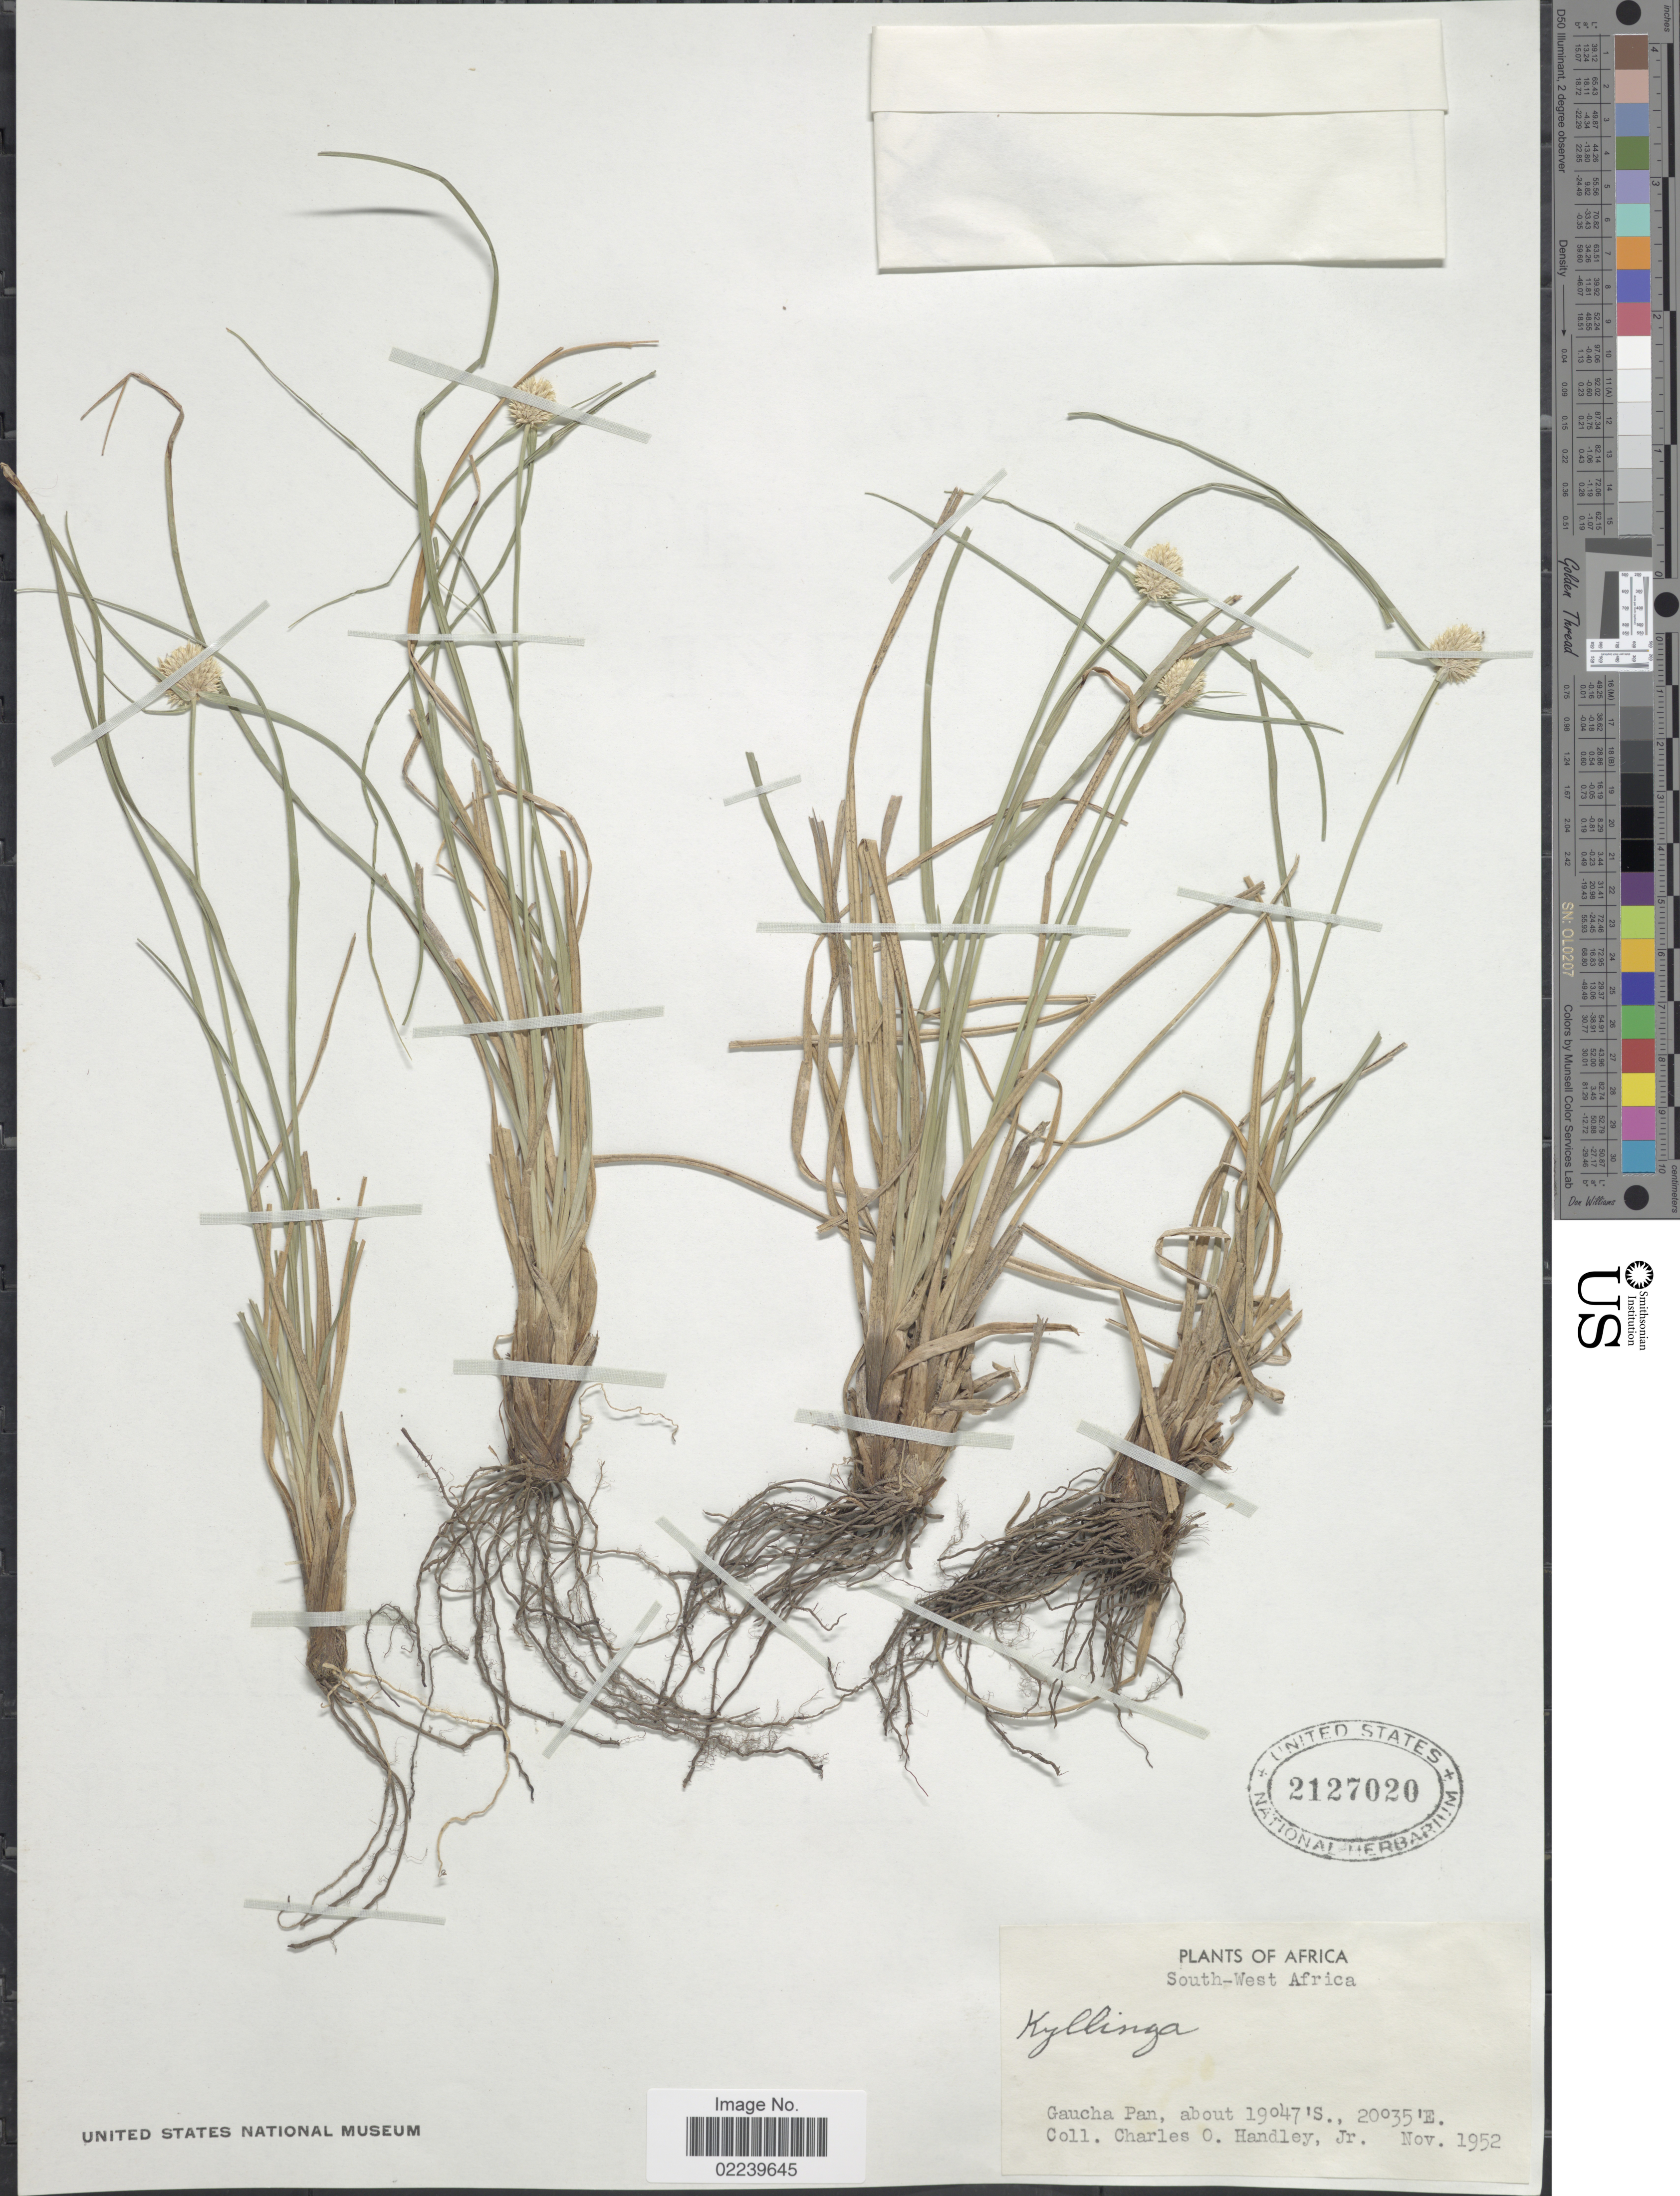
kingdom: Plantae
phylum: Tracheophyta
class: Liliopsida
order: Poales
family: Cyperaceae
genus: Cyperus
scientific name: Cyperus alatus subsp. albus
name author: (Nees)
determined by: Strong, M. T., (US), Smithsonian Institution - National Museum of Natural History (UNITED STATES)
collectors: C. Handley Jr.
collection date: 1952-11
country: Namibia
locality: South-West Africa. Gaucha Pan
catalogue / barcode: US 2127020